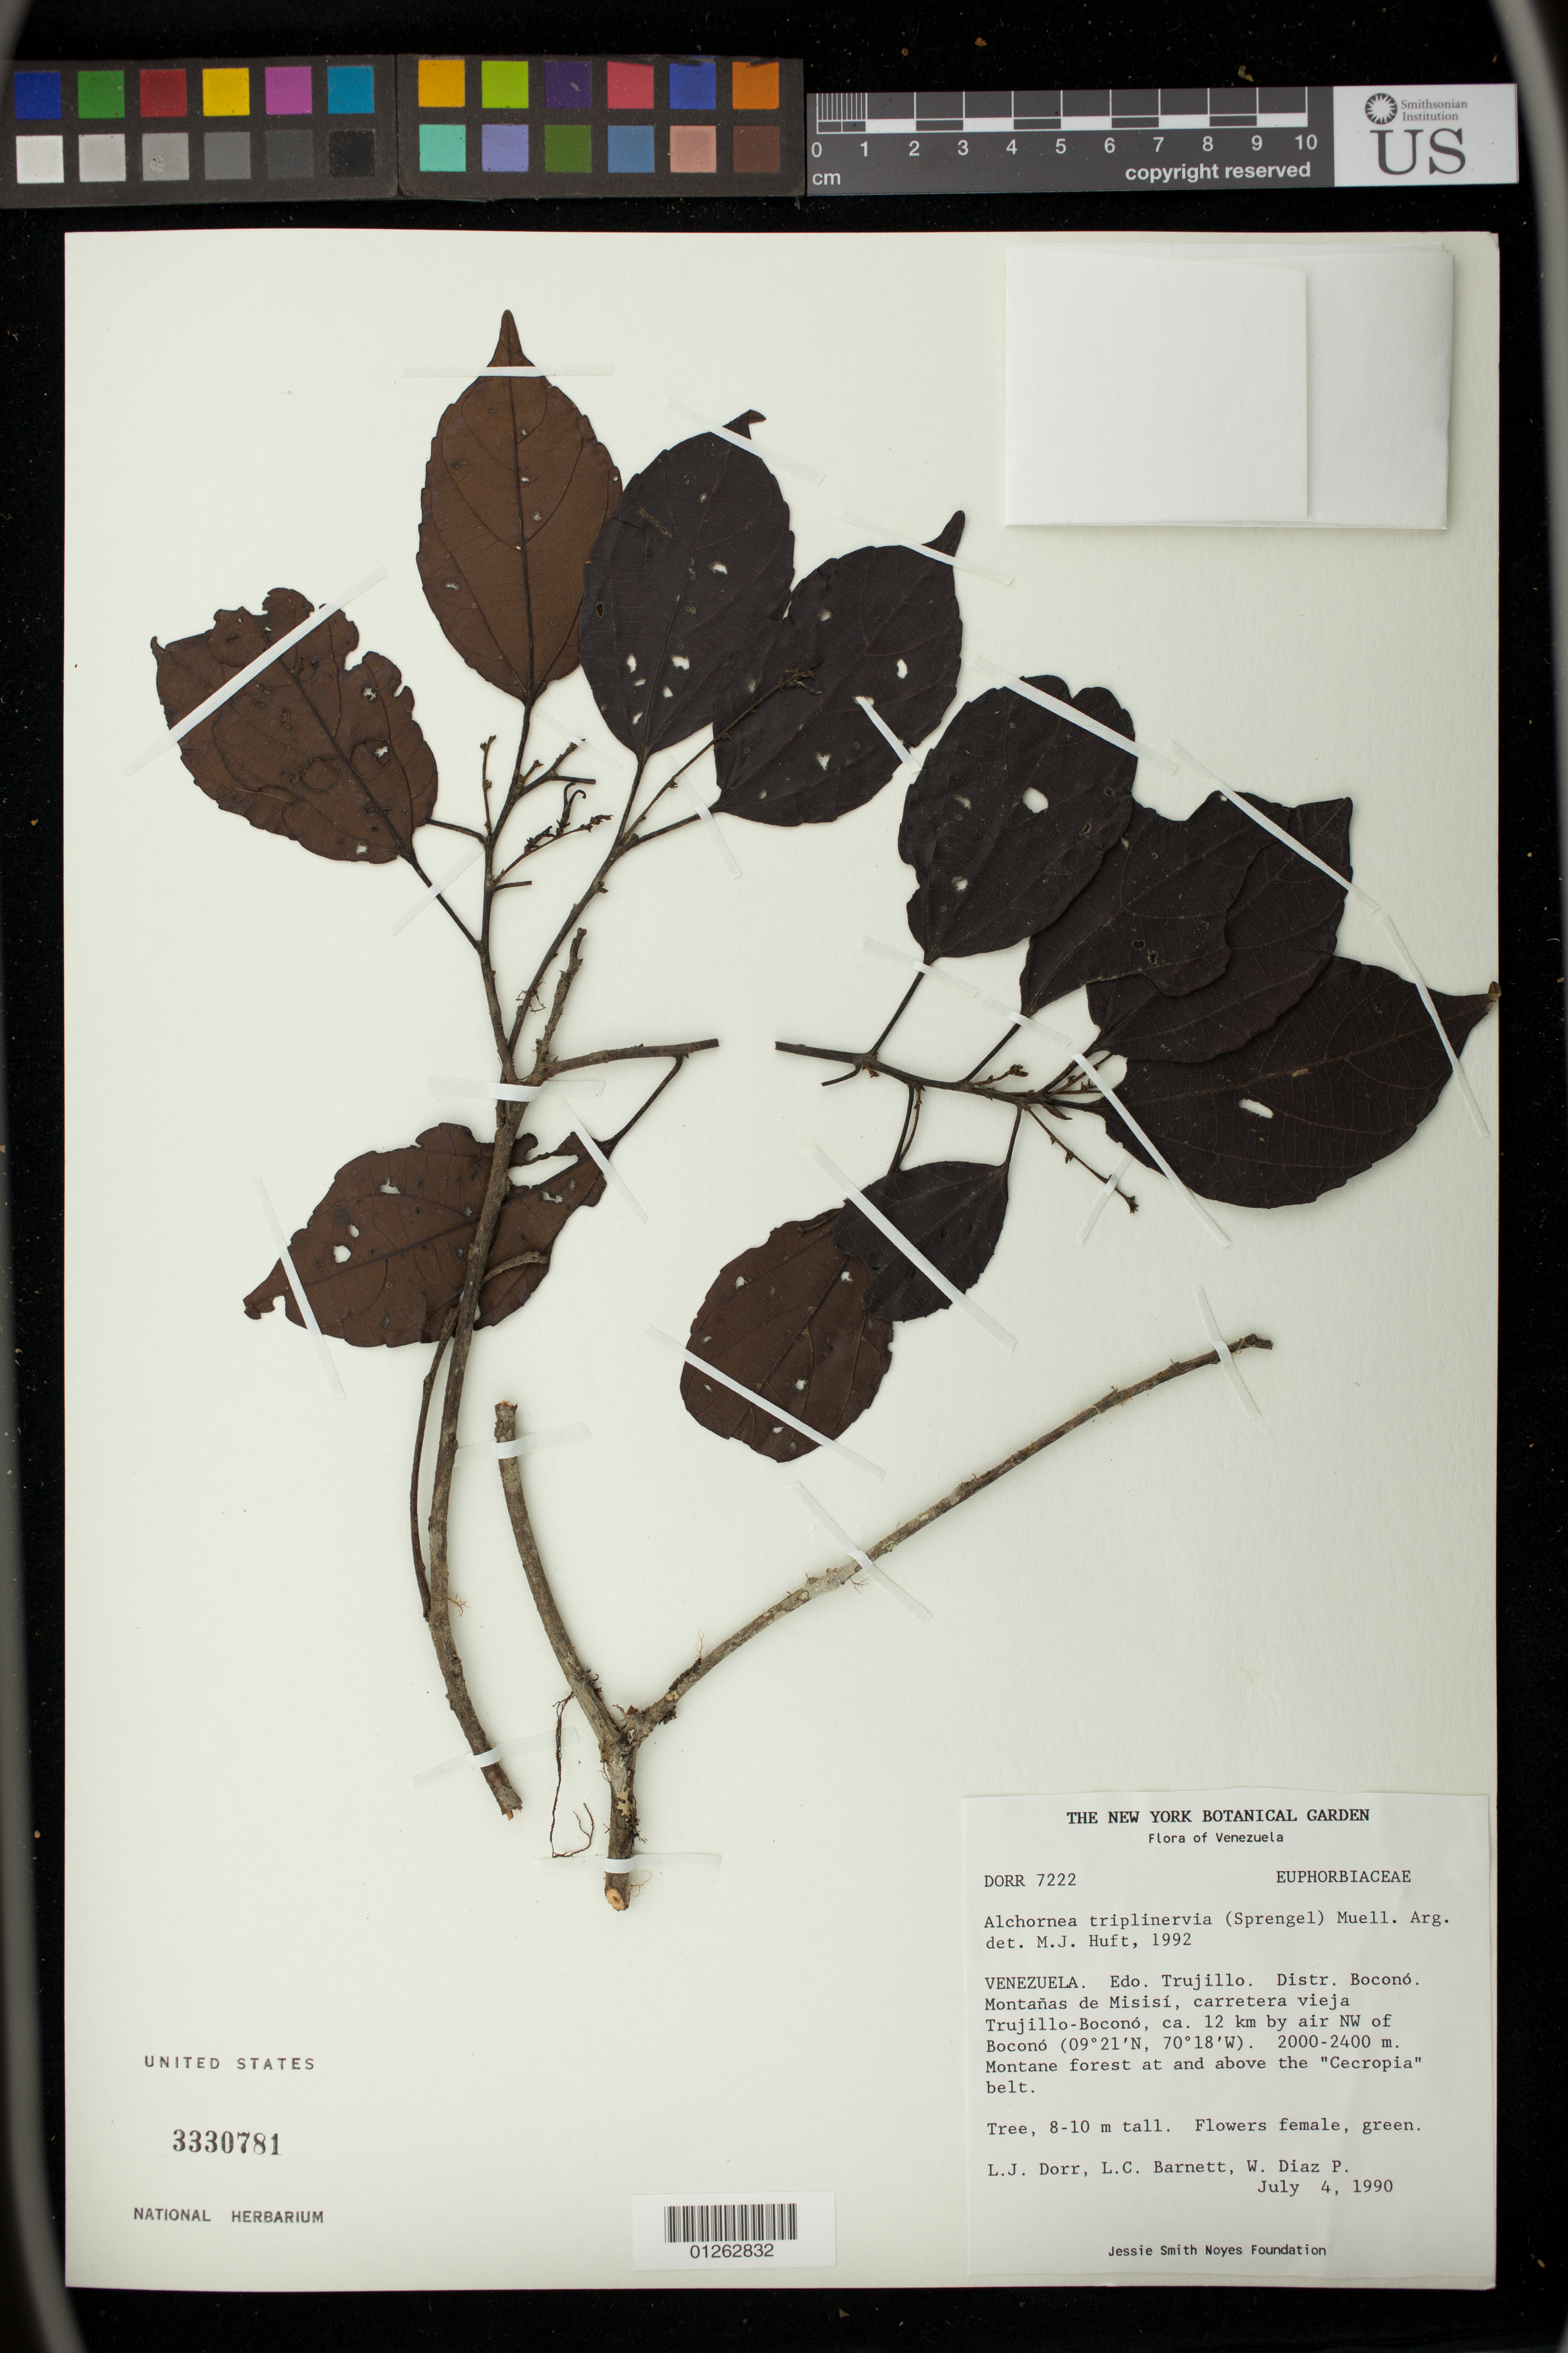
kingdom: Plantae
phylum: Tracheophyta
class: Magnoliopsida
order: Malpighiales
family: Euphorbiaceae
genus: Alchornea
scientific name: Alchornea triplinervia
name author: (Spreng.) Müll. Arg.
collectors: L. J. Dorr, L. C. Barnett & W. Díaz P.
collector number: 7222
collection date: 1990-07-04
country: Venezuela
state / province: Trujillo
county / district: Boconó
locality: Montañas de Misisi, carretera vieja Trujillo-Boconó, ca. 12 km by air NW of Boconó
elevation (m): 2000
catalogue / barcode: US 3330781